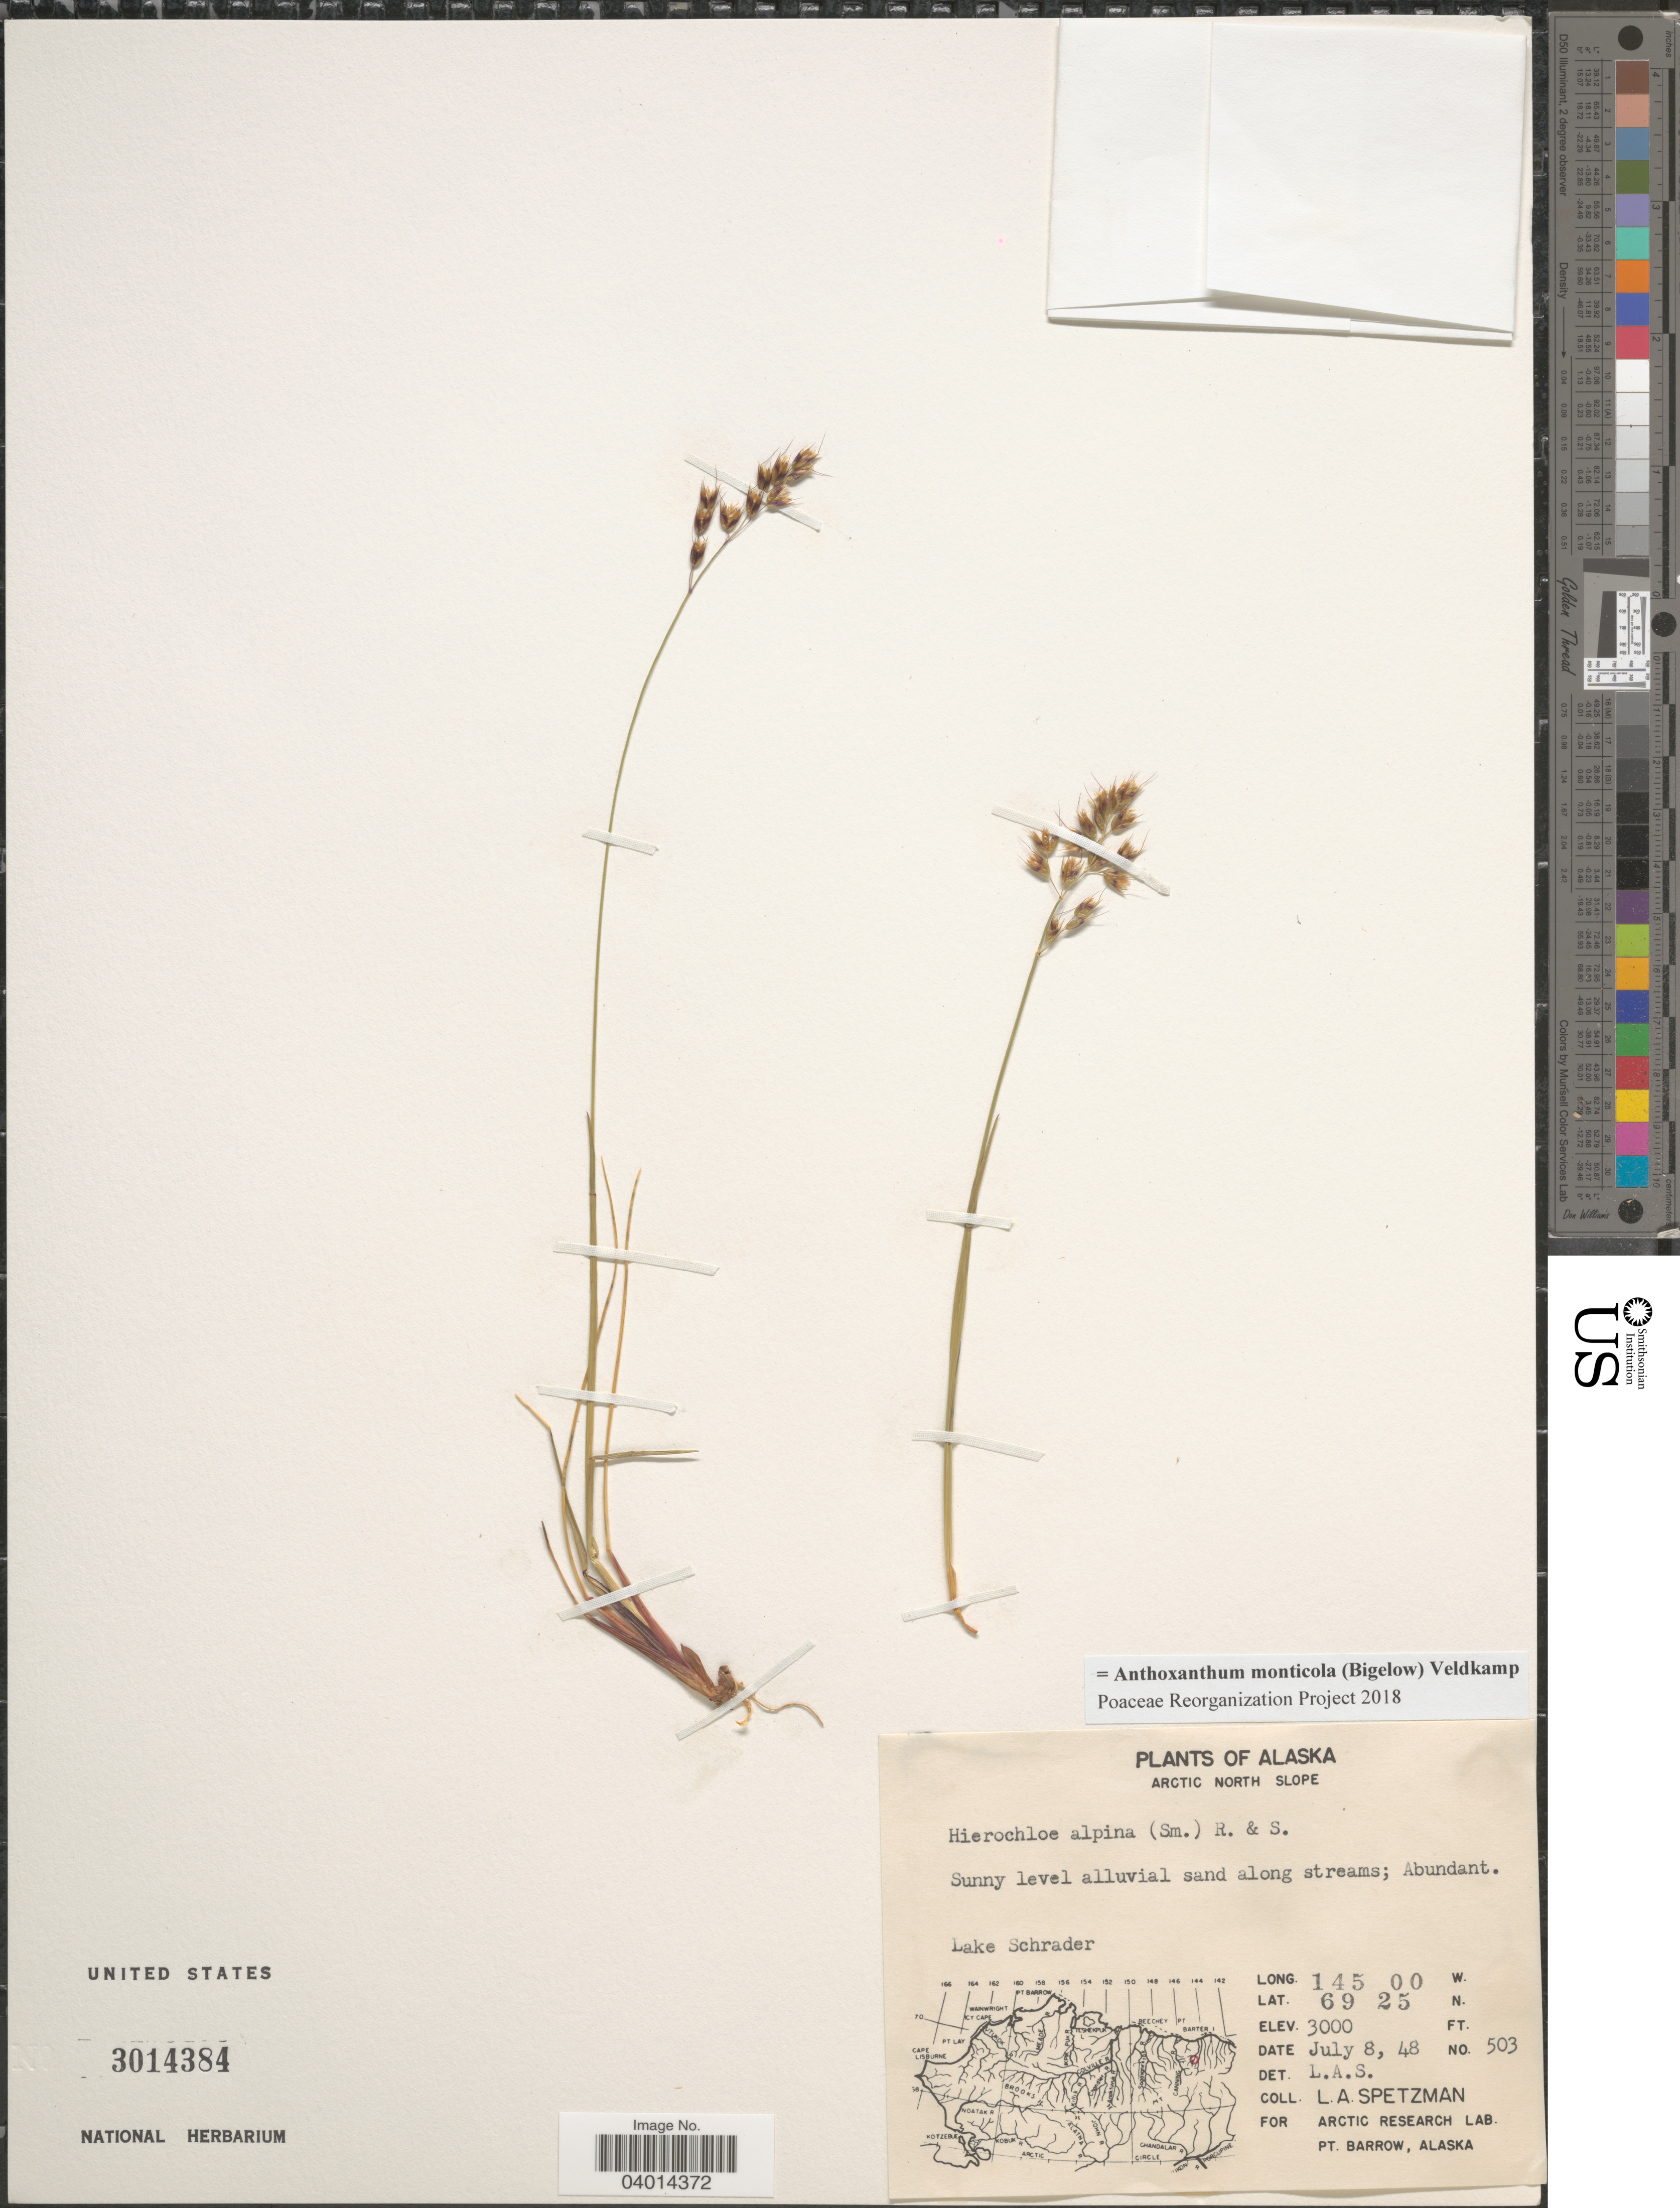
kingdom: Plantae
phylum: Tracheophyta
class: Liliopsida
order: Poales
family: Poaceae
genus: Anthoxanthum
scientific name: Anthoxanthum monticola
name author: (Bigelow) Veldkamp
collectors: L. Spetzman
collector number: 503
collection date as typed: Transcribed d/m/y: 8/7/48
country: United States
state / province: Alaska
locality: Arctic North Slope. Along streams; Abundant. Lake Schrader.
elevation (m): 914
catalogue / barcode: US 3014384